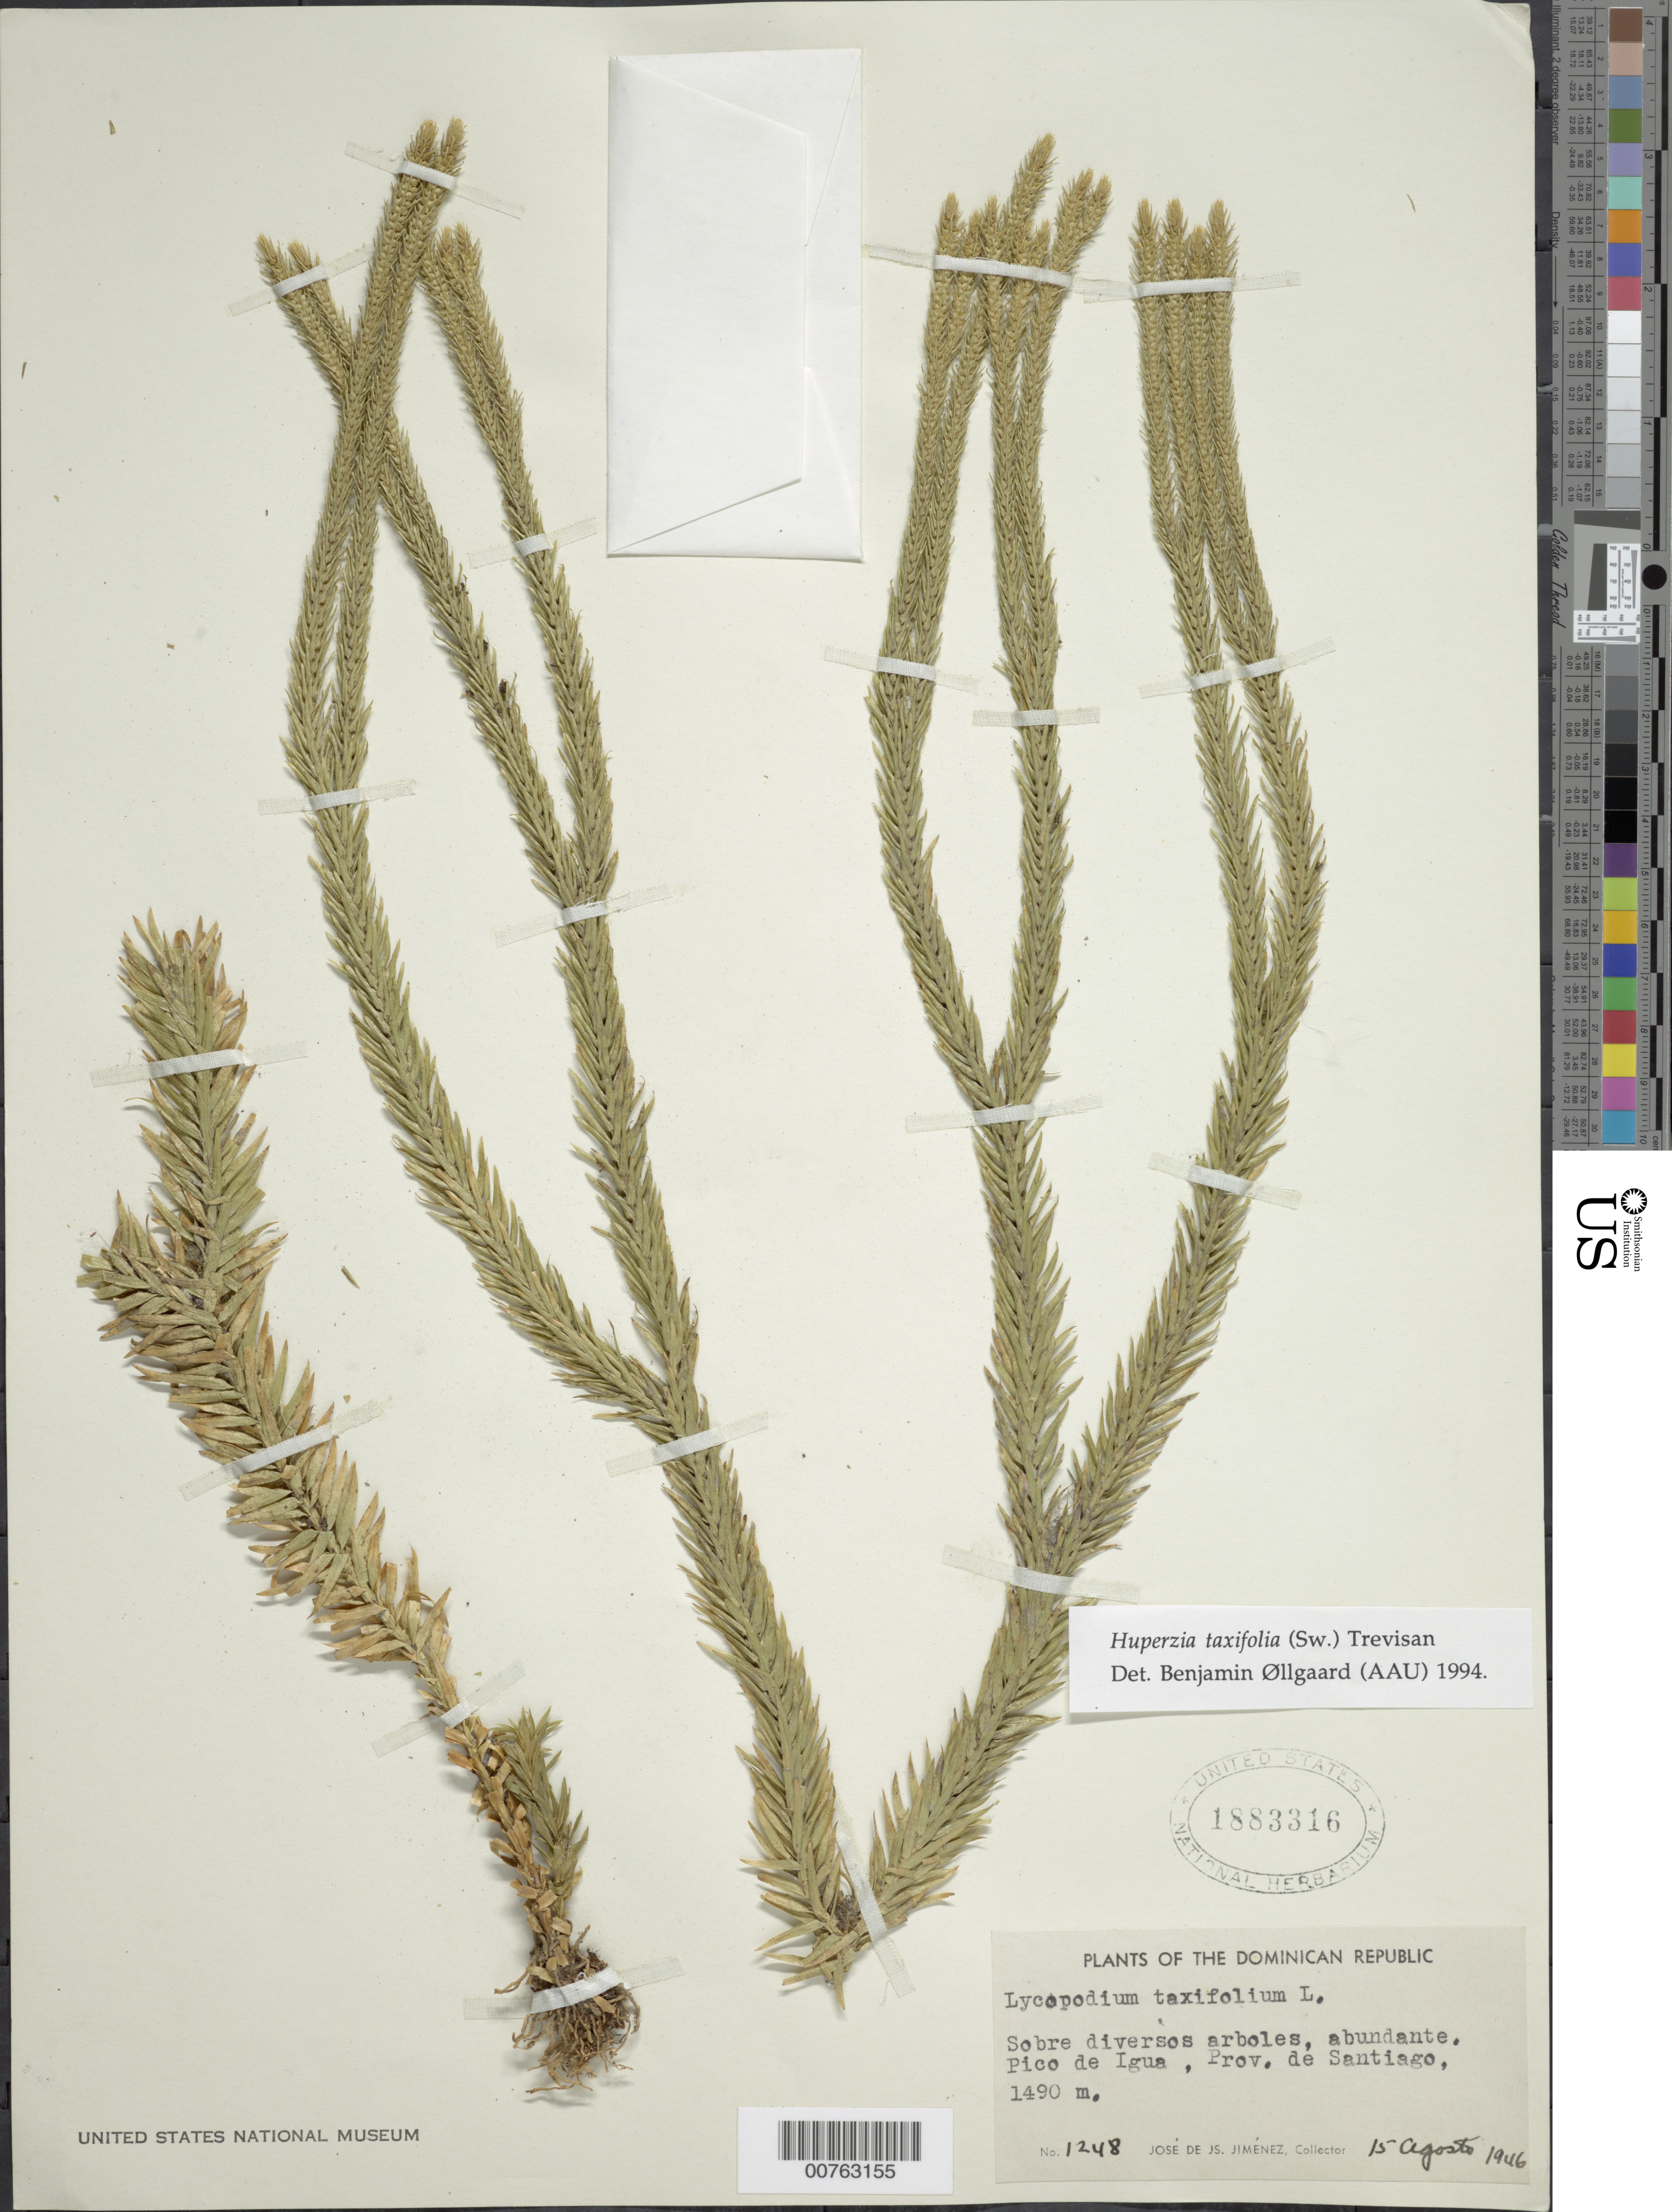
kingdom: Plantae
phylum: Tracheophyta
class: Lycopodiopsida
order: Lycopodiales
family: Lycopodiaceae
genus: Phlegmariurus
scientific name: Phlegmariurus taxifolius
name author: (Sw.) Á. Löve & D. Löve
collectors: J. J. Jiménez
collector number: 1248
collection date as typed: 15 Aug 1946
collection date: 1946-08-15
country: Dominican Republic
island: Hispaniola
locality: Pico de Igua. Provincia de Santiago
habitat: Sobre diversis árboles, abundante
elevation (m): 1490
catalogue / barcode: US 1883316